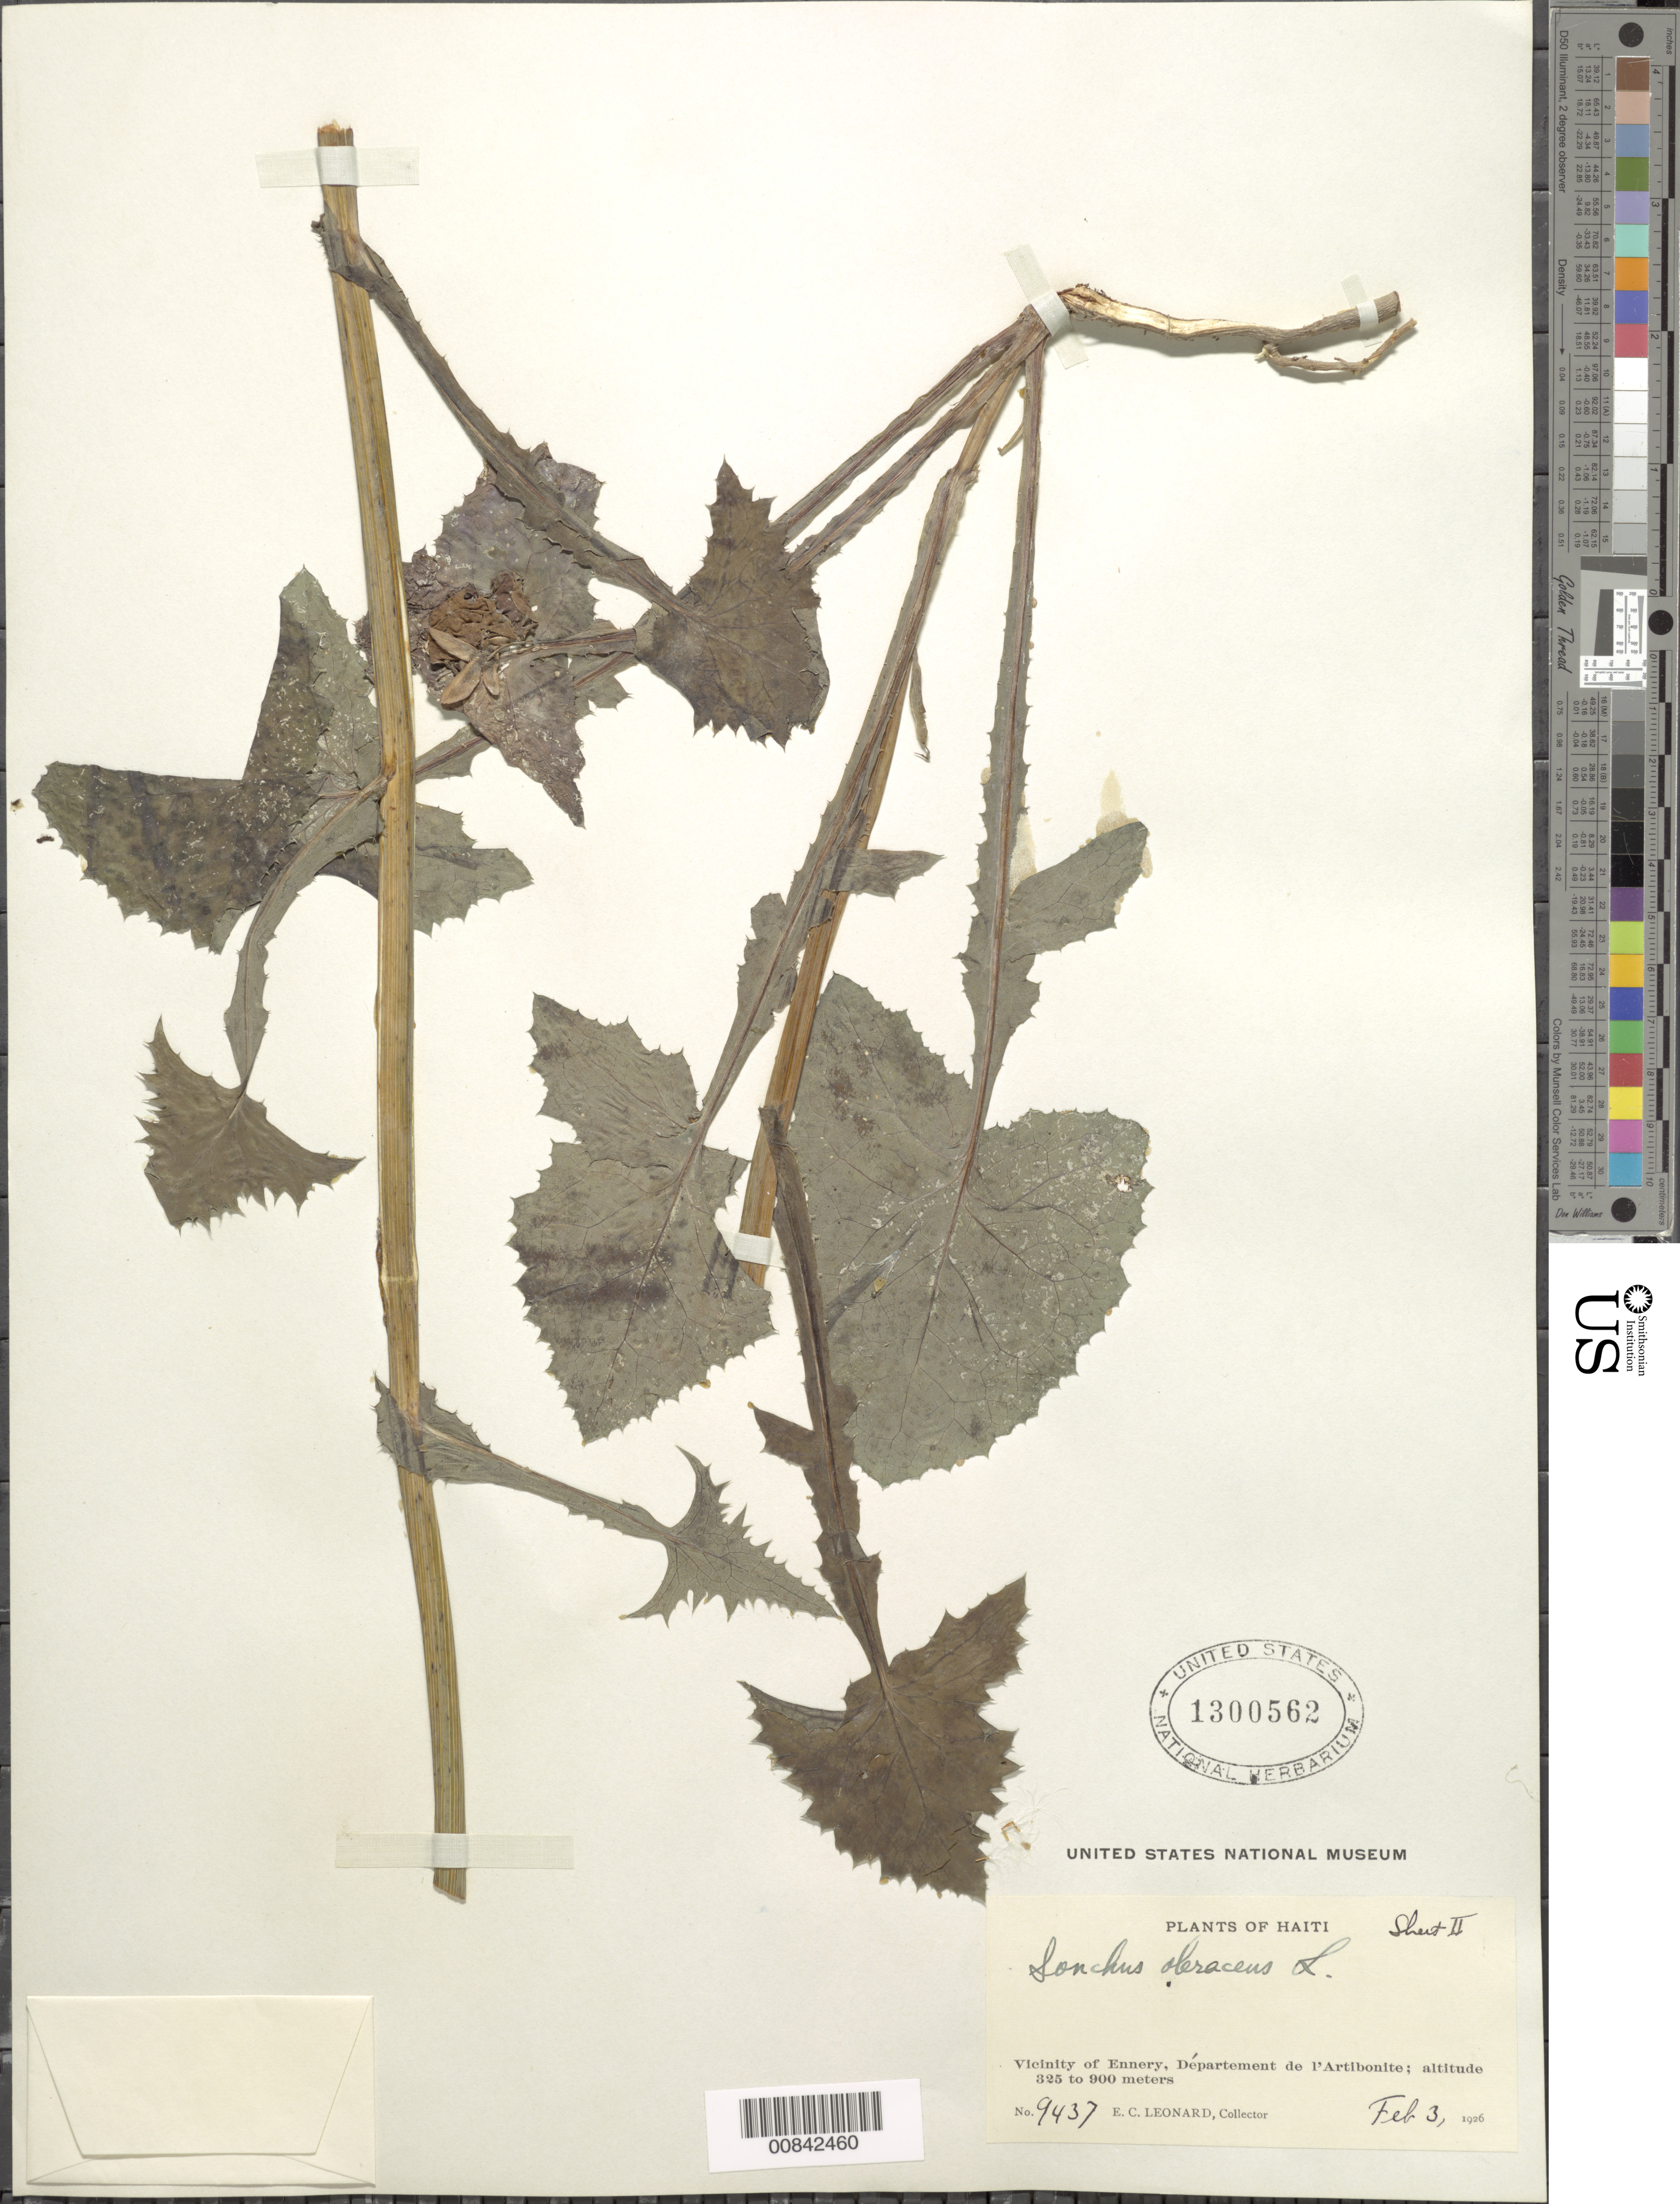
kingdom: Plantae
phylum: Tracheophyta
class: Magnoliopsida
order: Asterales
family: Asteraceae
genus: Sonchus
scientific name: Sonchus oleraceus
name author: L.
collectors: E. C. Leonard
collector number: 9437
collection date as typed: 03 Feb 1926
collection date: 1926-02-03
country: Haiti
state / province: Artibonite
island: Hispaniola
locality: Vicinity of Ennery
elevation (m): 325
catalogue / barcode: US 1300562